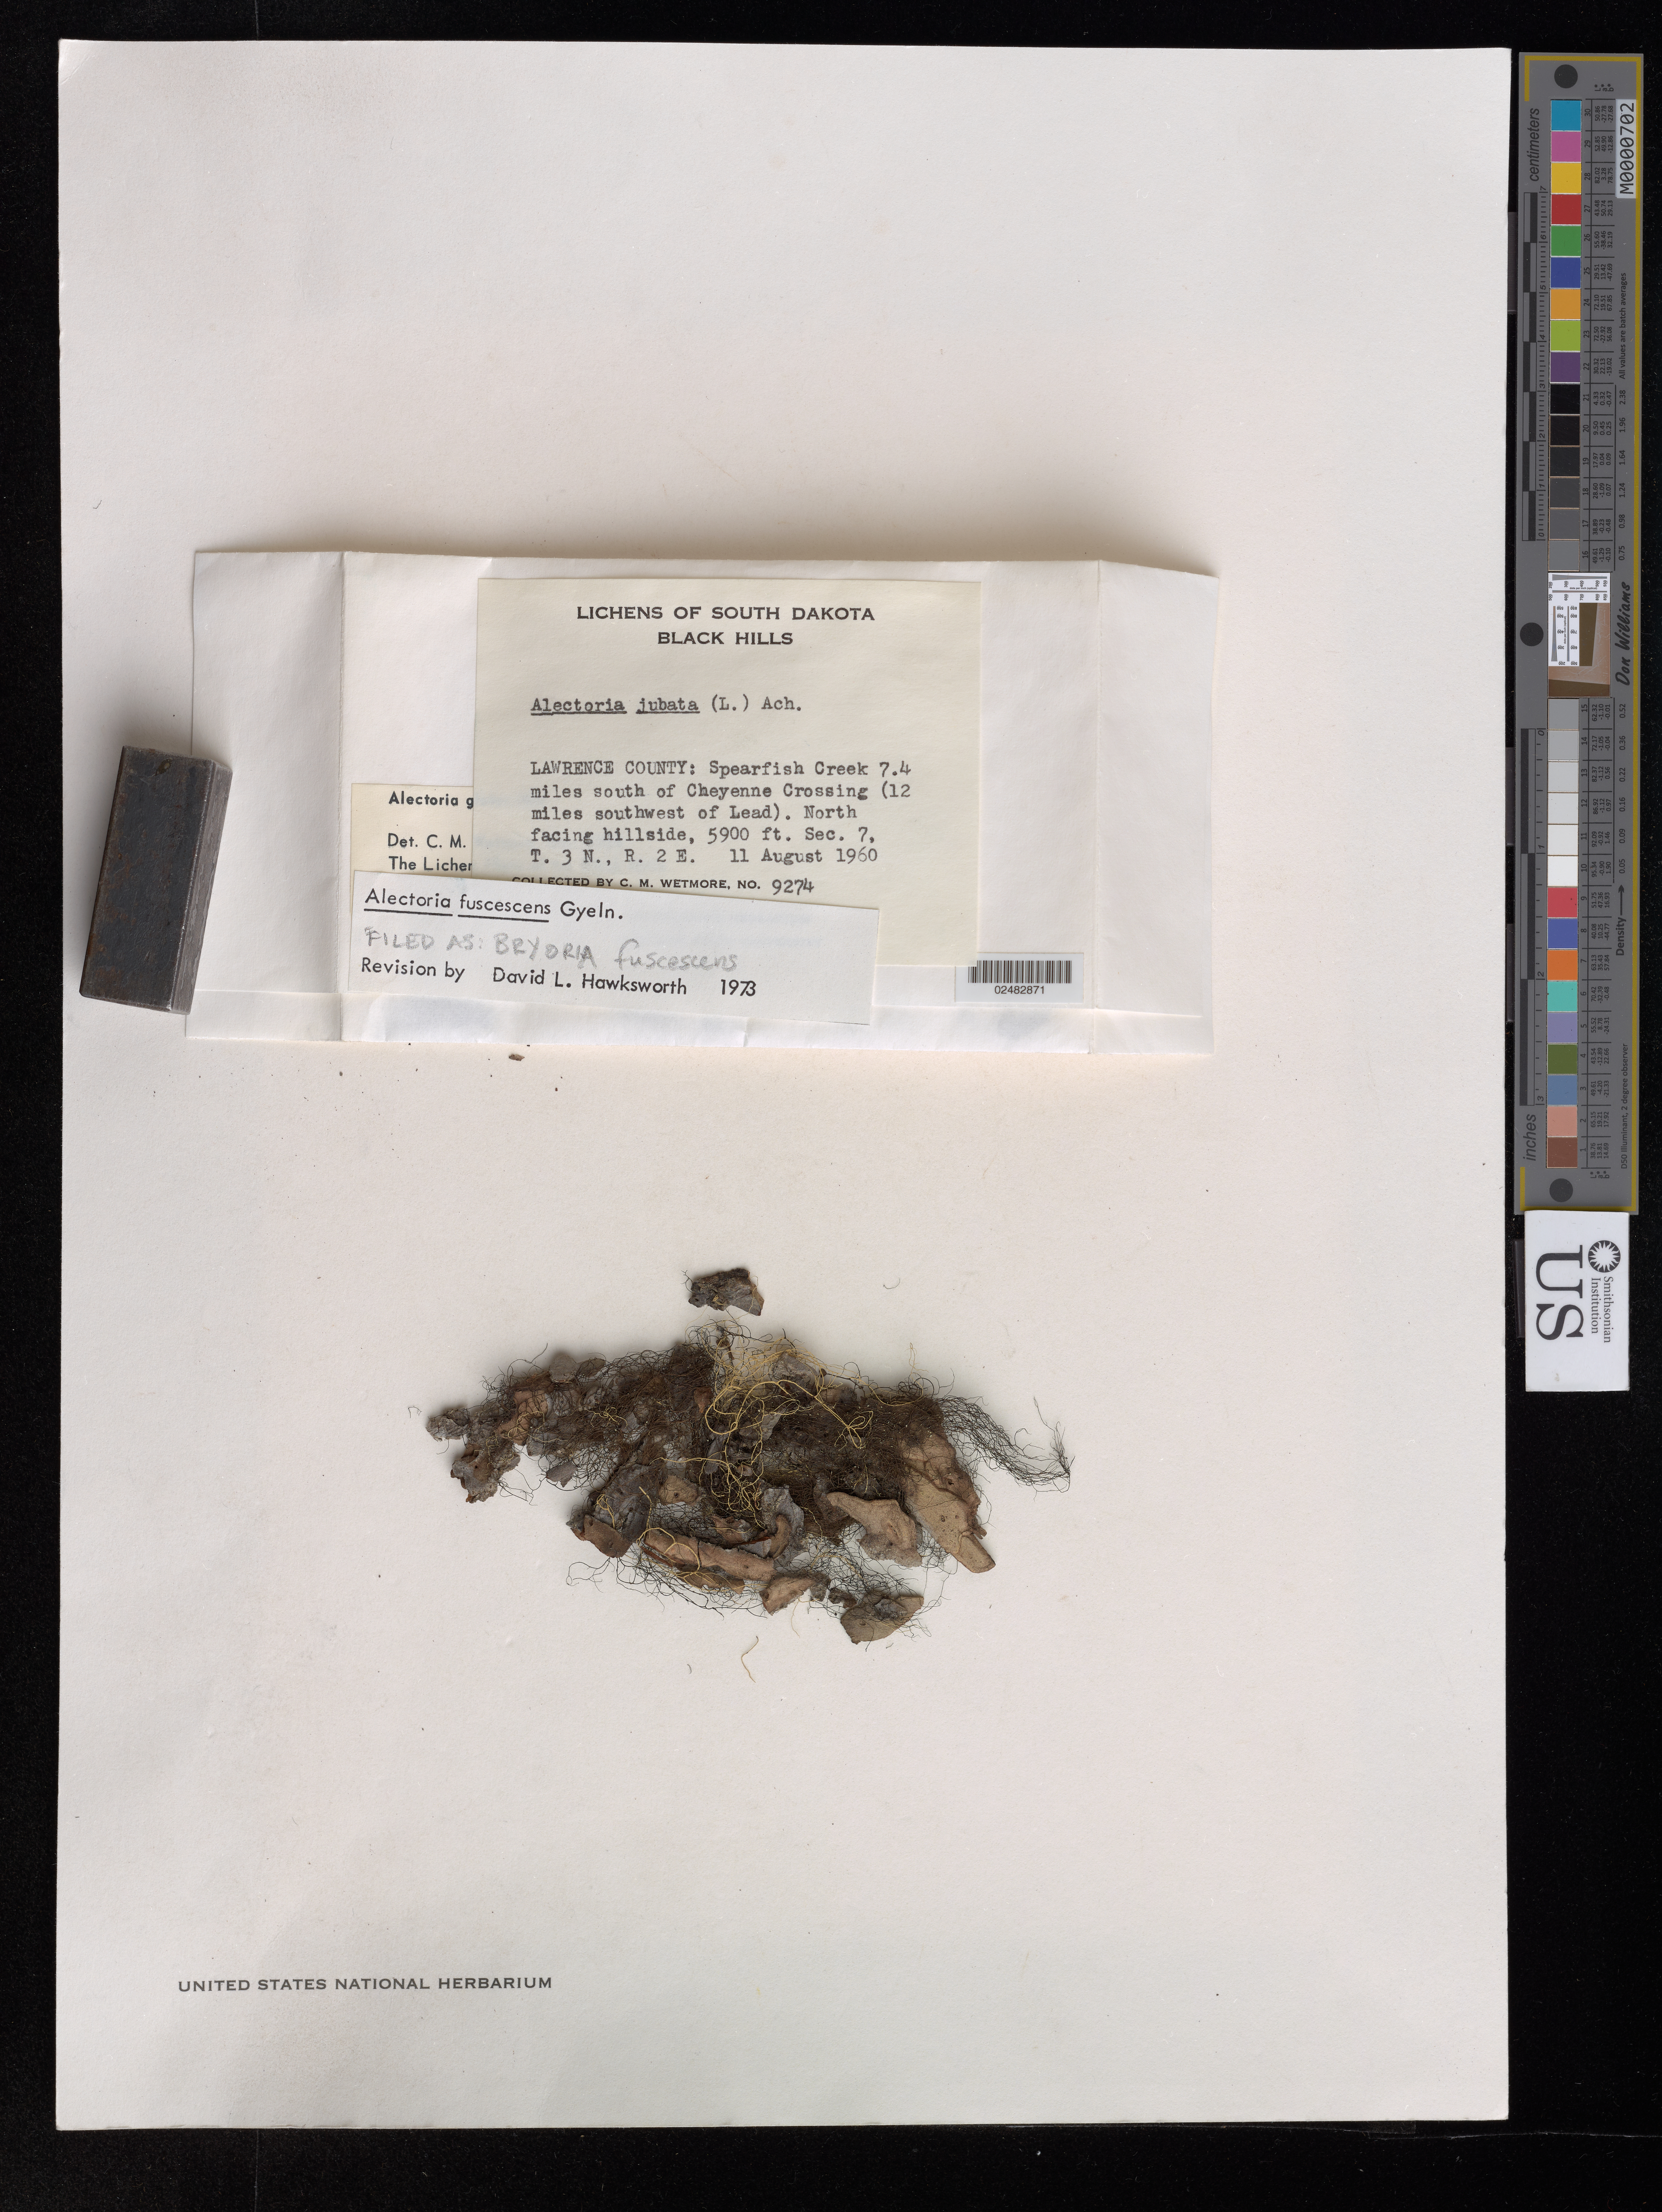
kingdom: Fungi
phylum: Ascomycota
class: Lecanoromycetes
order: Lecanorales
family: Parmeliaceae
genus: Bryoria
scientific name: Bryoria fuscescens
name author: (Gyeln.) Brodo & D.Hawksw.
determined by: Hawksworth, D. L.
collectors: C. Wetmore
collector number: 9274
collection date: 1960-08-11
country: United States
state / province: South Dakota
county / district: Lawrence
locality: Black Hills, Spearfish Creek 7.4 mi S Cheyenne Crossing, 12 mi. SW of Lead.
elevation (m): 1798